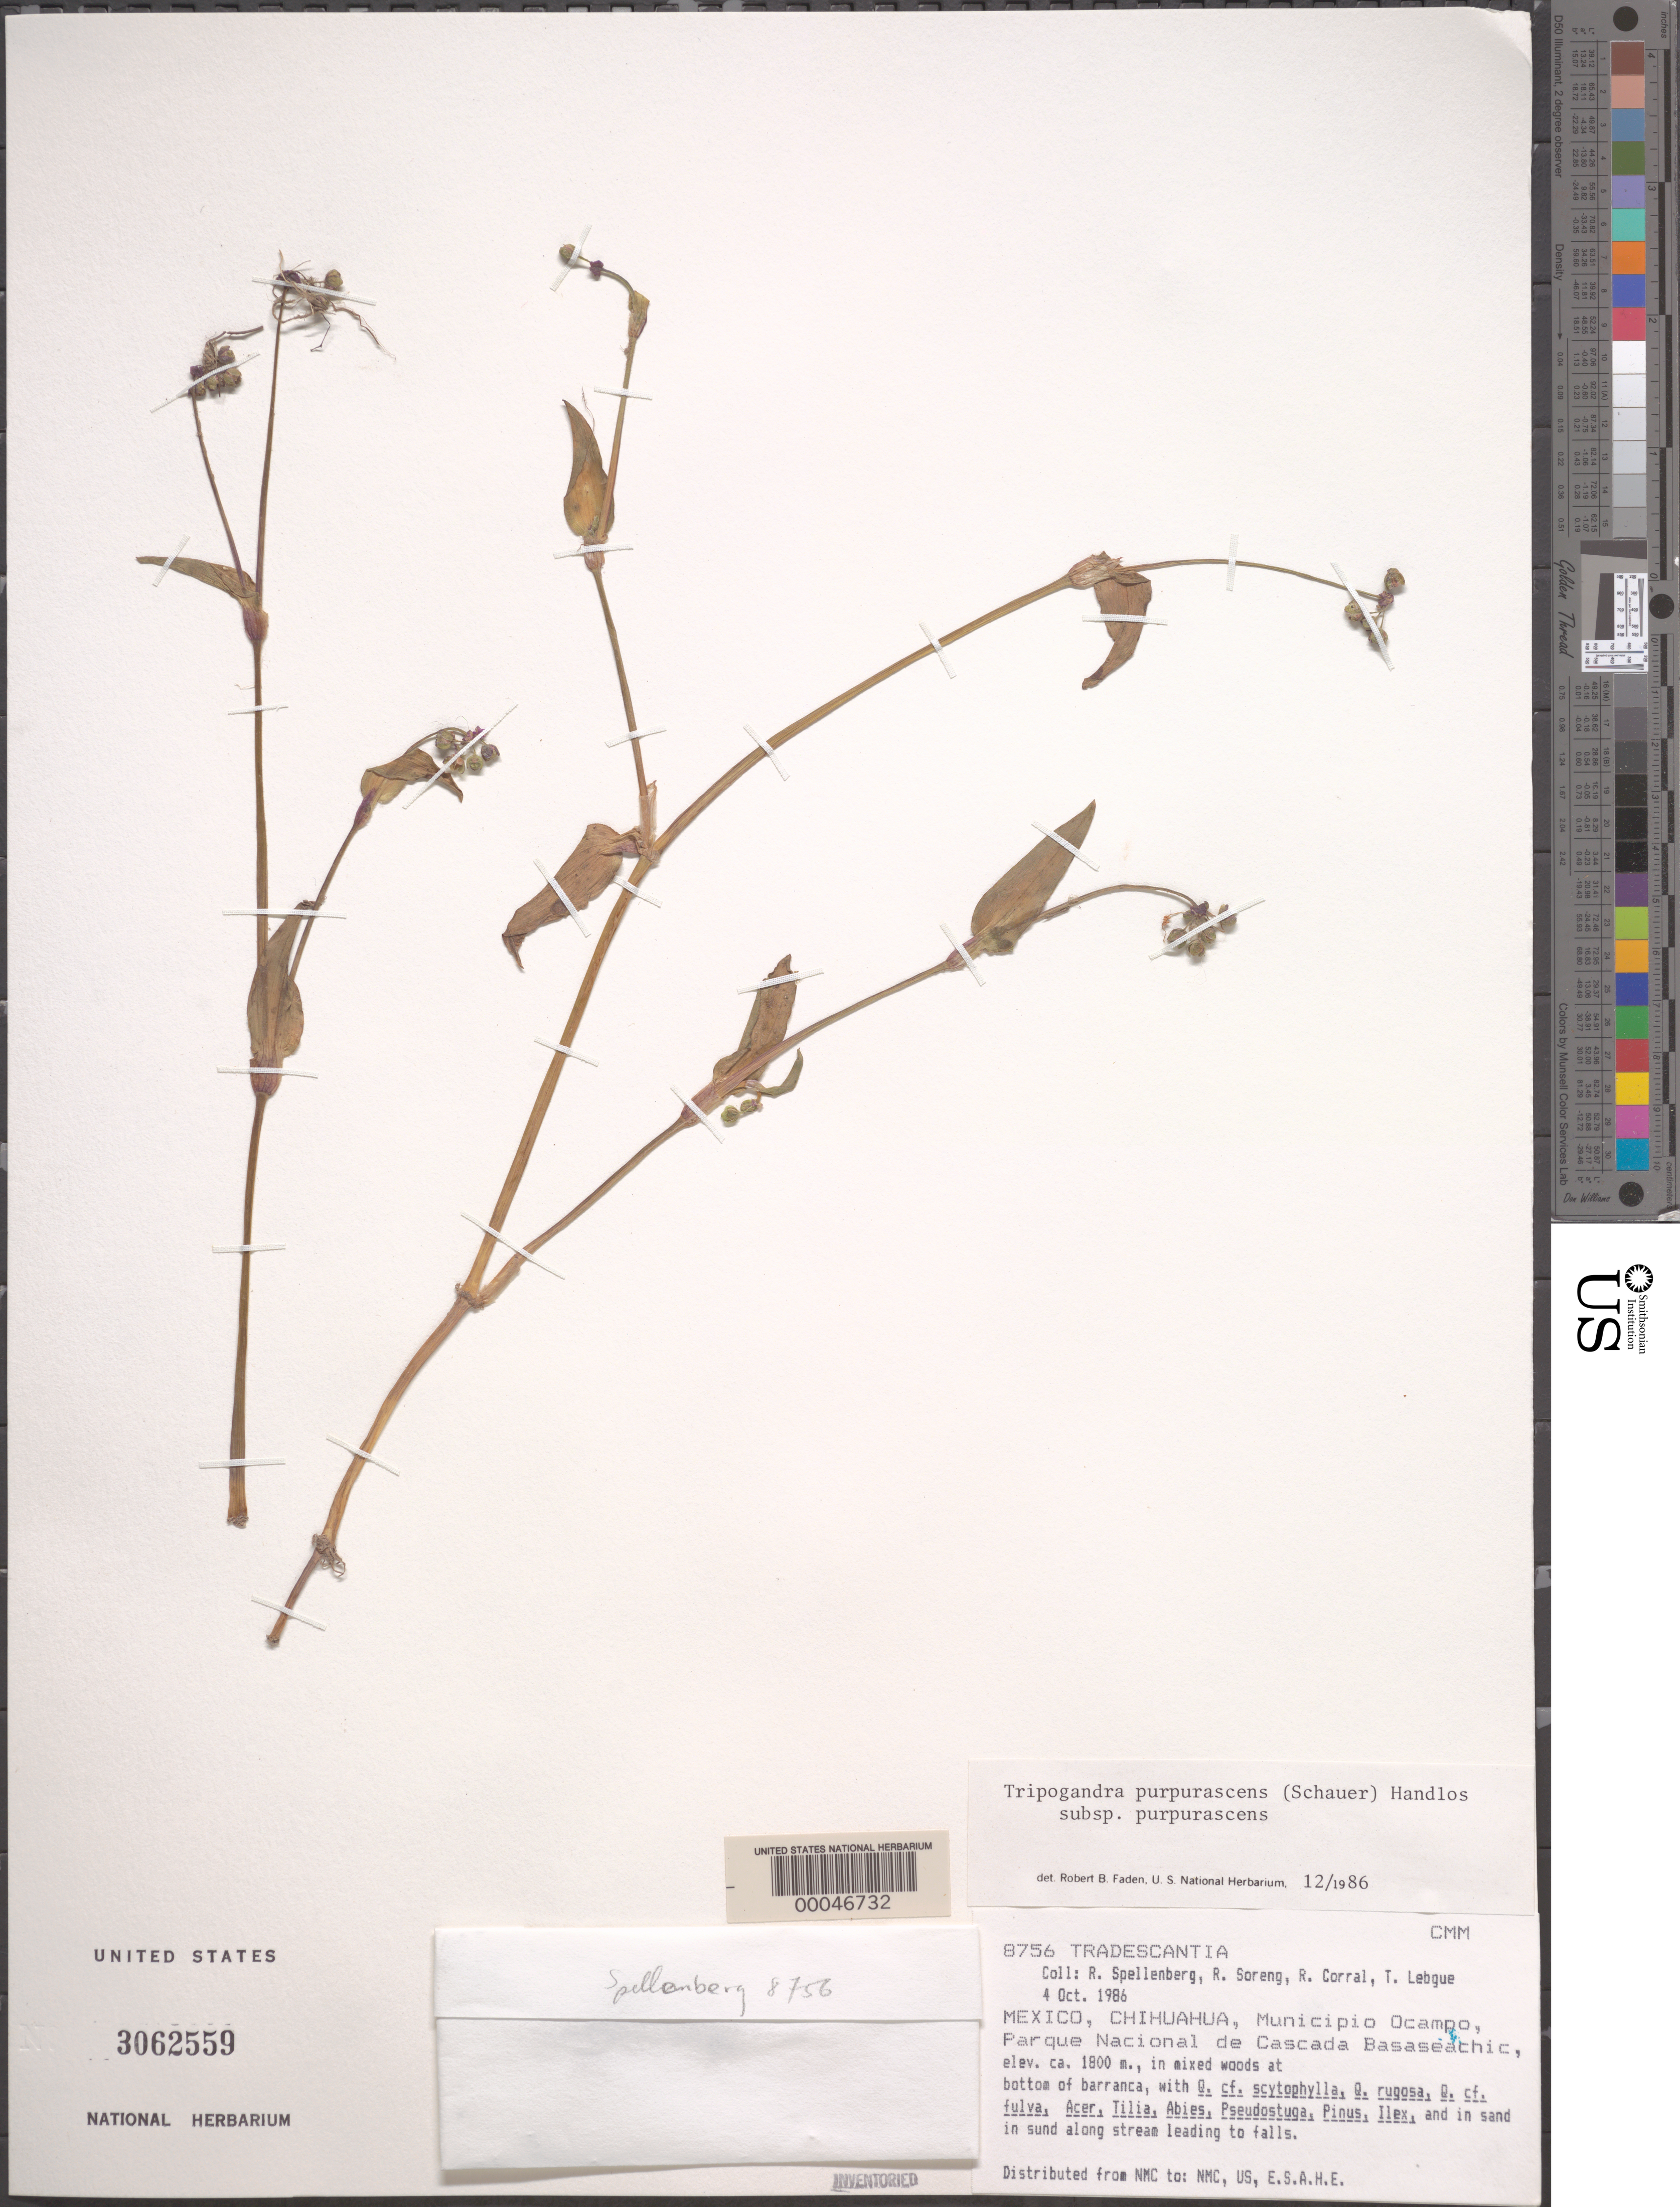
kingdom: Plantae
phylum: Tracheophyta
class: Liliopsida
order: Commelinales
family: Commelinaceae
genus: Tripogandra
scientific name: Tripogandra purpurascens subsp. purpurascens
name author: (S. Schauer) Handlos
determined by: Faden, Robert B., (US), Smithsonian Institution - National Museum of Natural History (UNITED STATES)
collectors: R. W. Spellenberg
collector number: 8756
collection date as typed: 04 Oct 1986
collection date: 1986-10-04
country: Mexico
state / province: Chihuahua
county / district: Ocampo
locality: Parque Nacional de Cascada Basaseathic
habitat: Mixed woods, bottom of barranca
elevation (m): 1800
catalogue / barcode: US 3062559